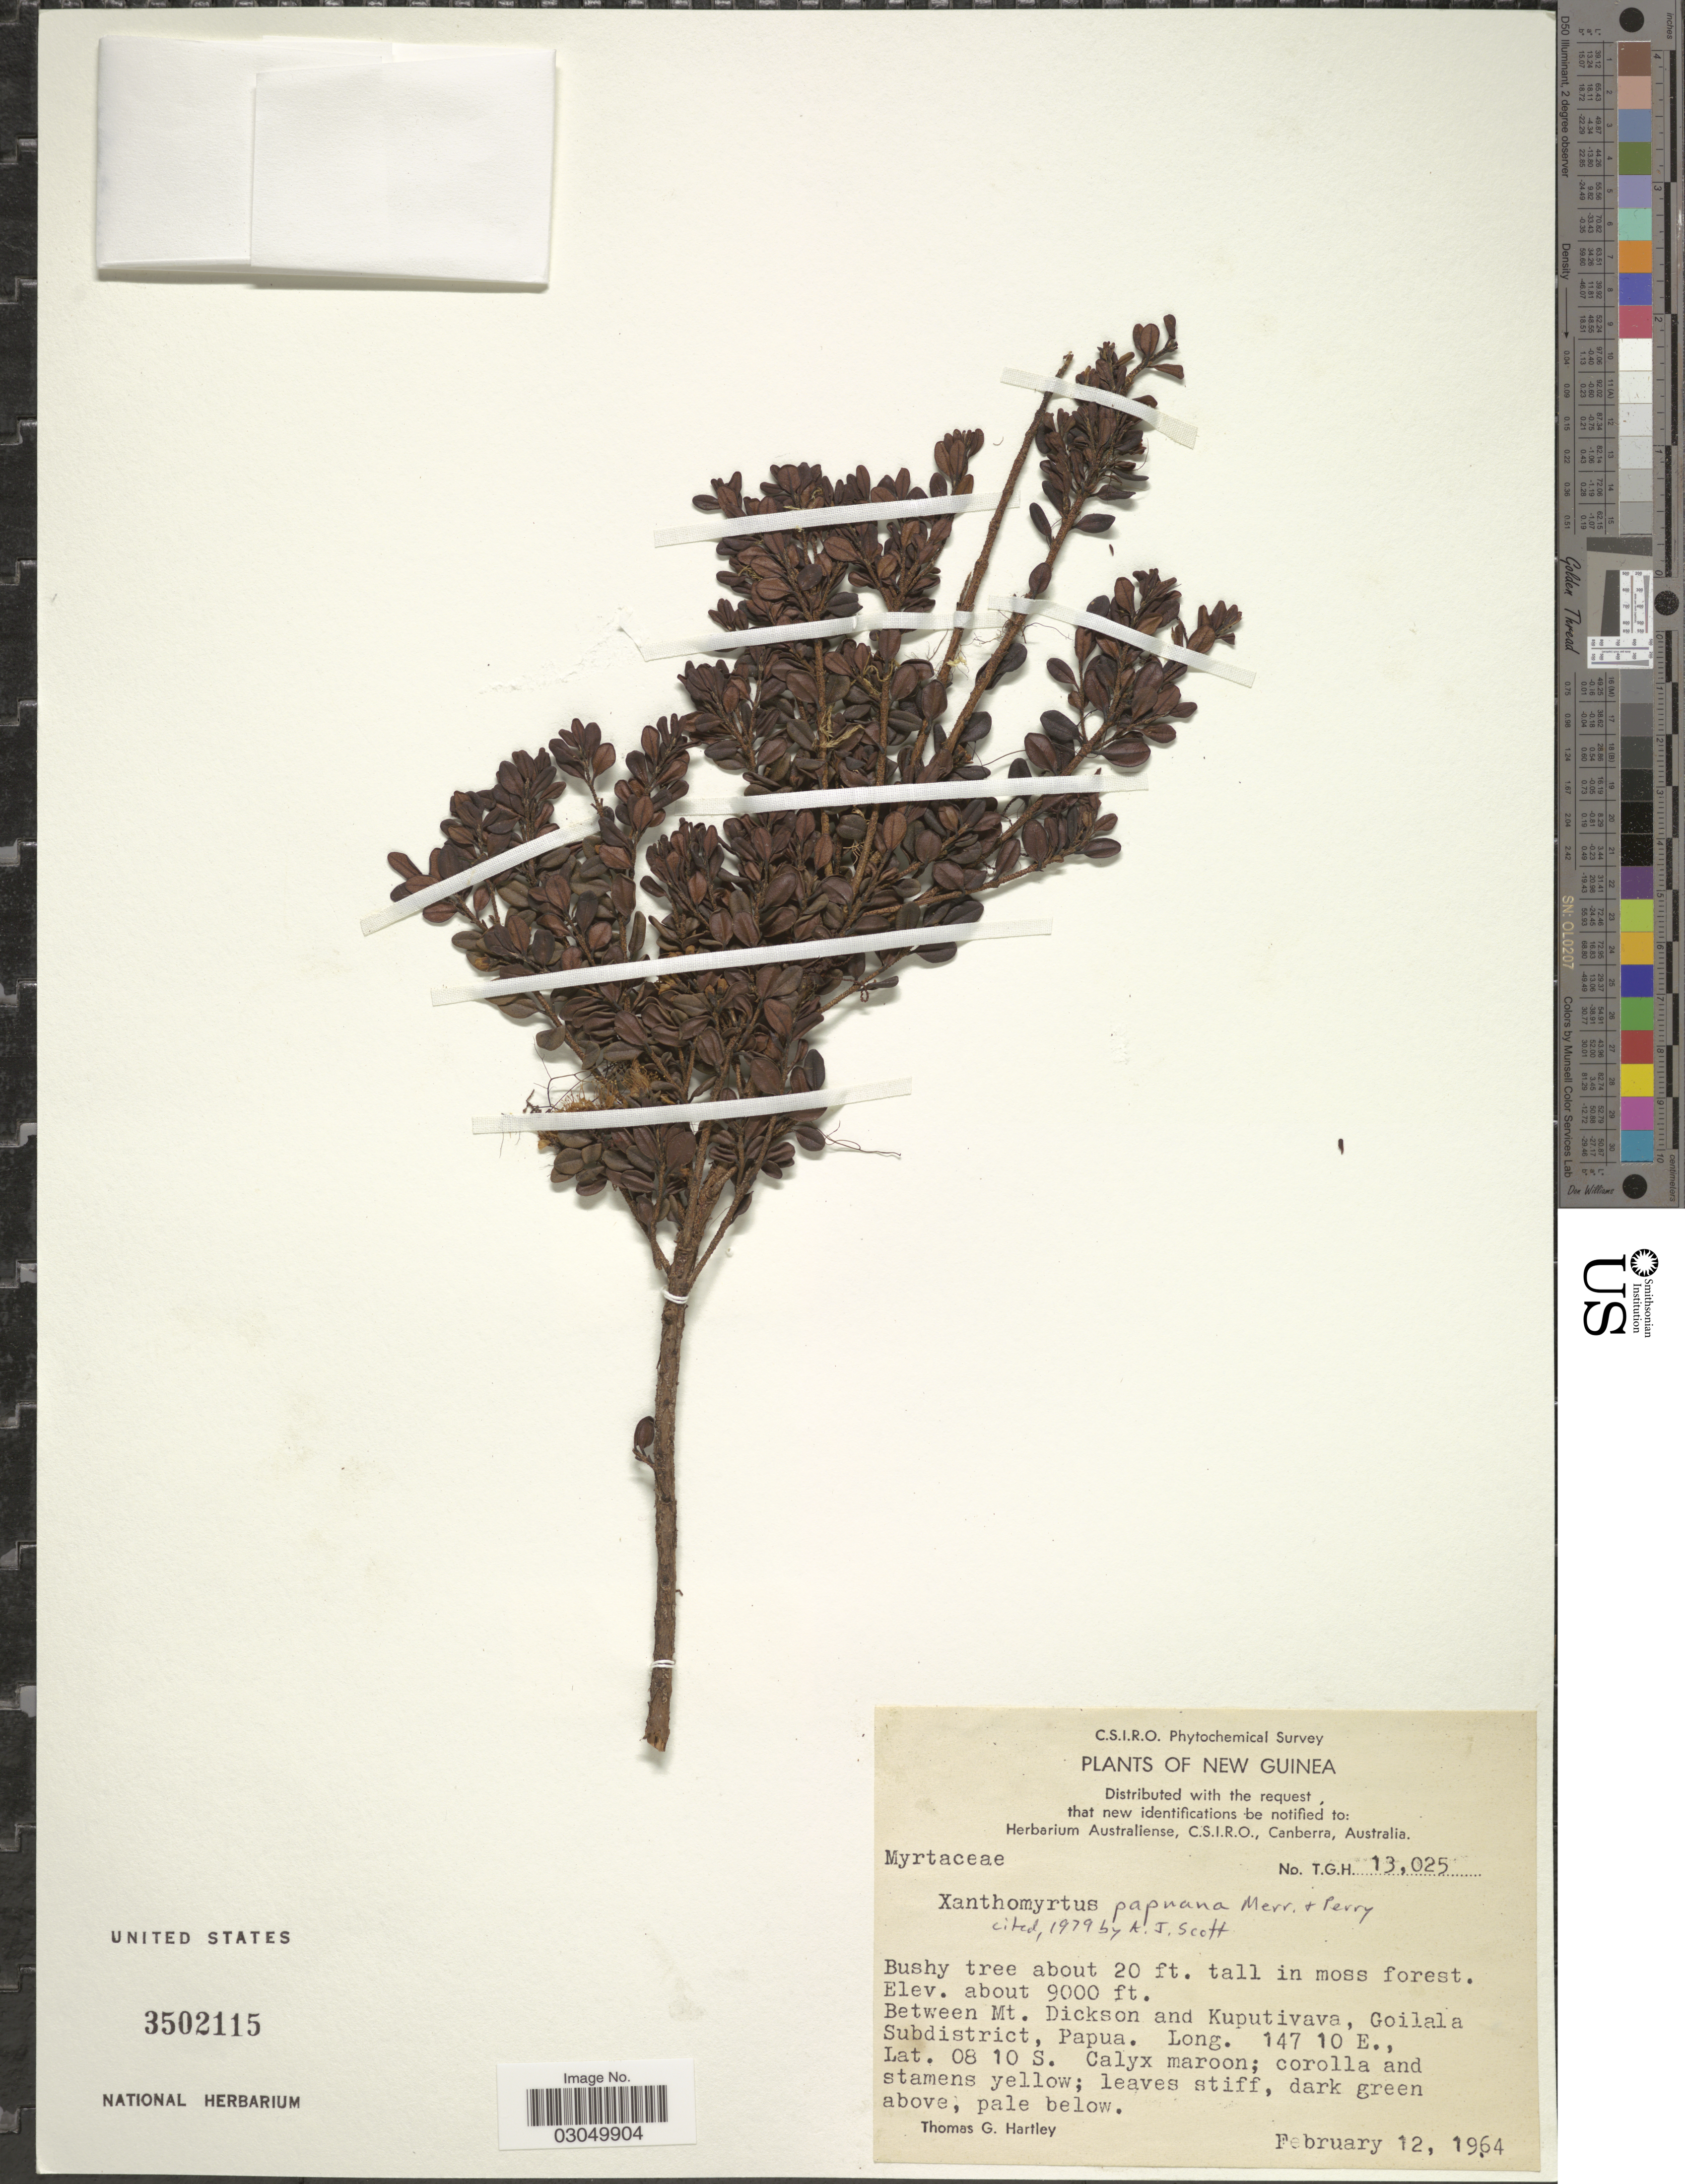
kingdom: Plantae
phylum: Tracheophyta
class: Magnoliopsida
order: Myrtales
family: Myrtaceae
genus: Xanthomyrtus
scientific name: Xanthomyrtus papuana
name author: Merr. & L.M. Perry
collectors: T. Hartley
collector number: T.G.H. 13025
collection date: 1964-02-12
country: Papua New Guinea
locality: New Guinea. Between Mt. Dickson and Kuputivava, Goilala Subdistrict, Papua.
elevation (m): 2743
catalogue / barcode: US 3502115